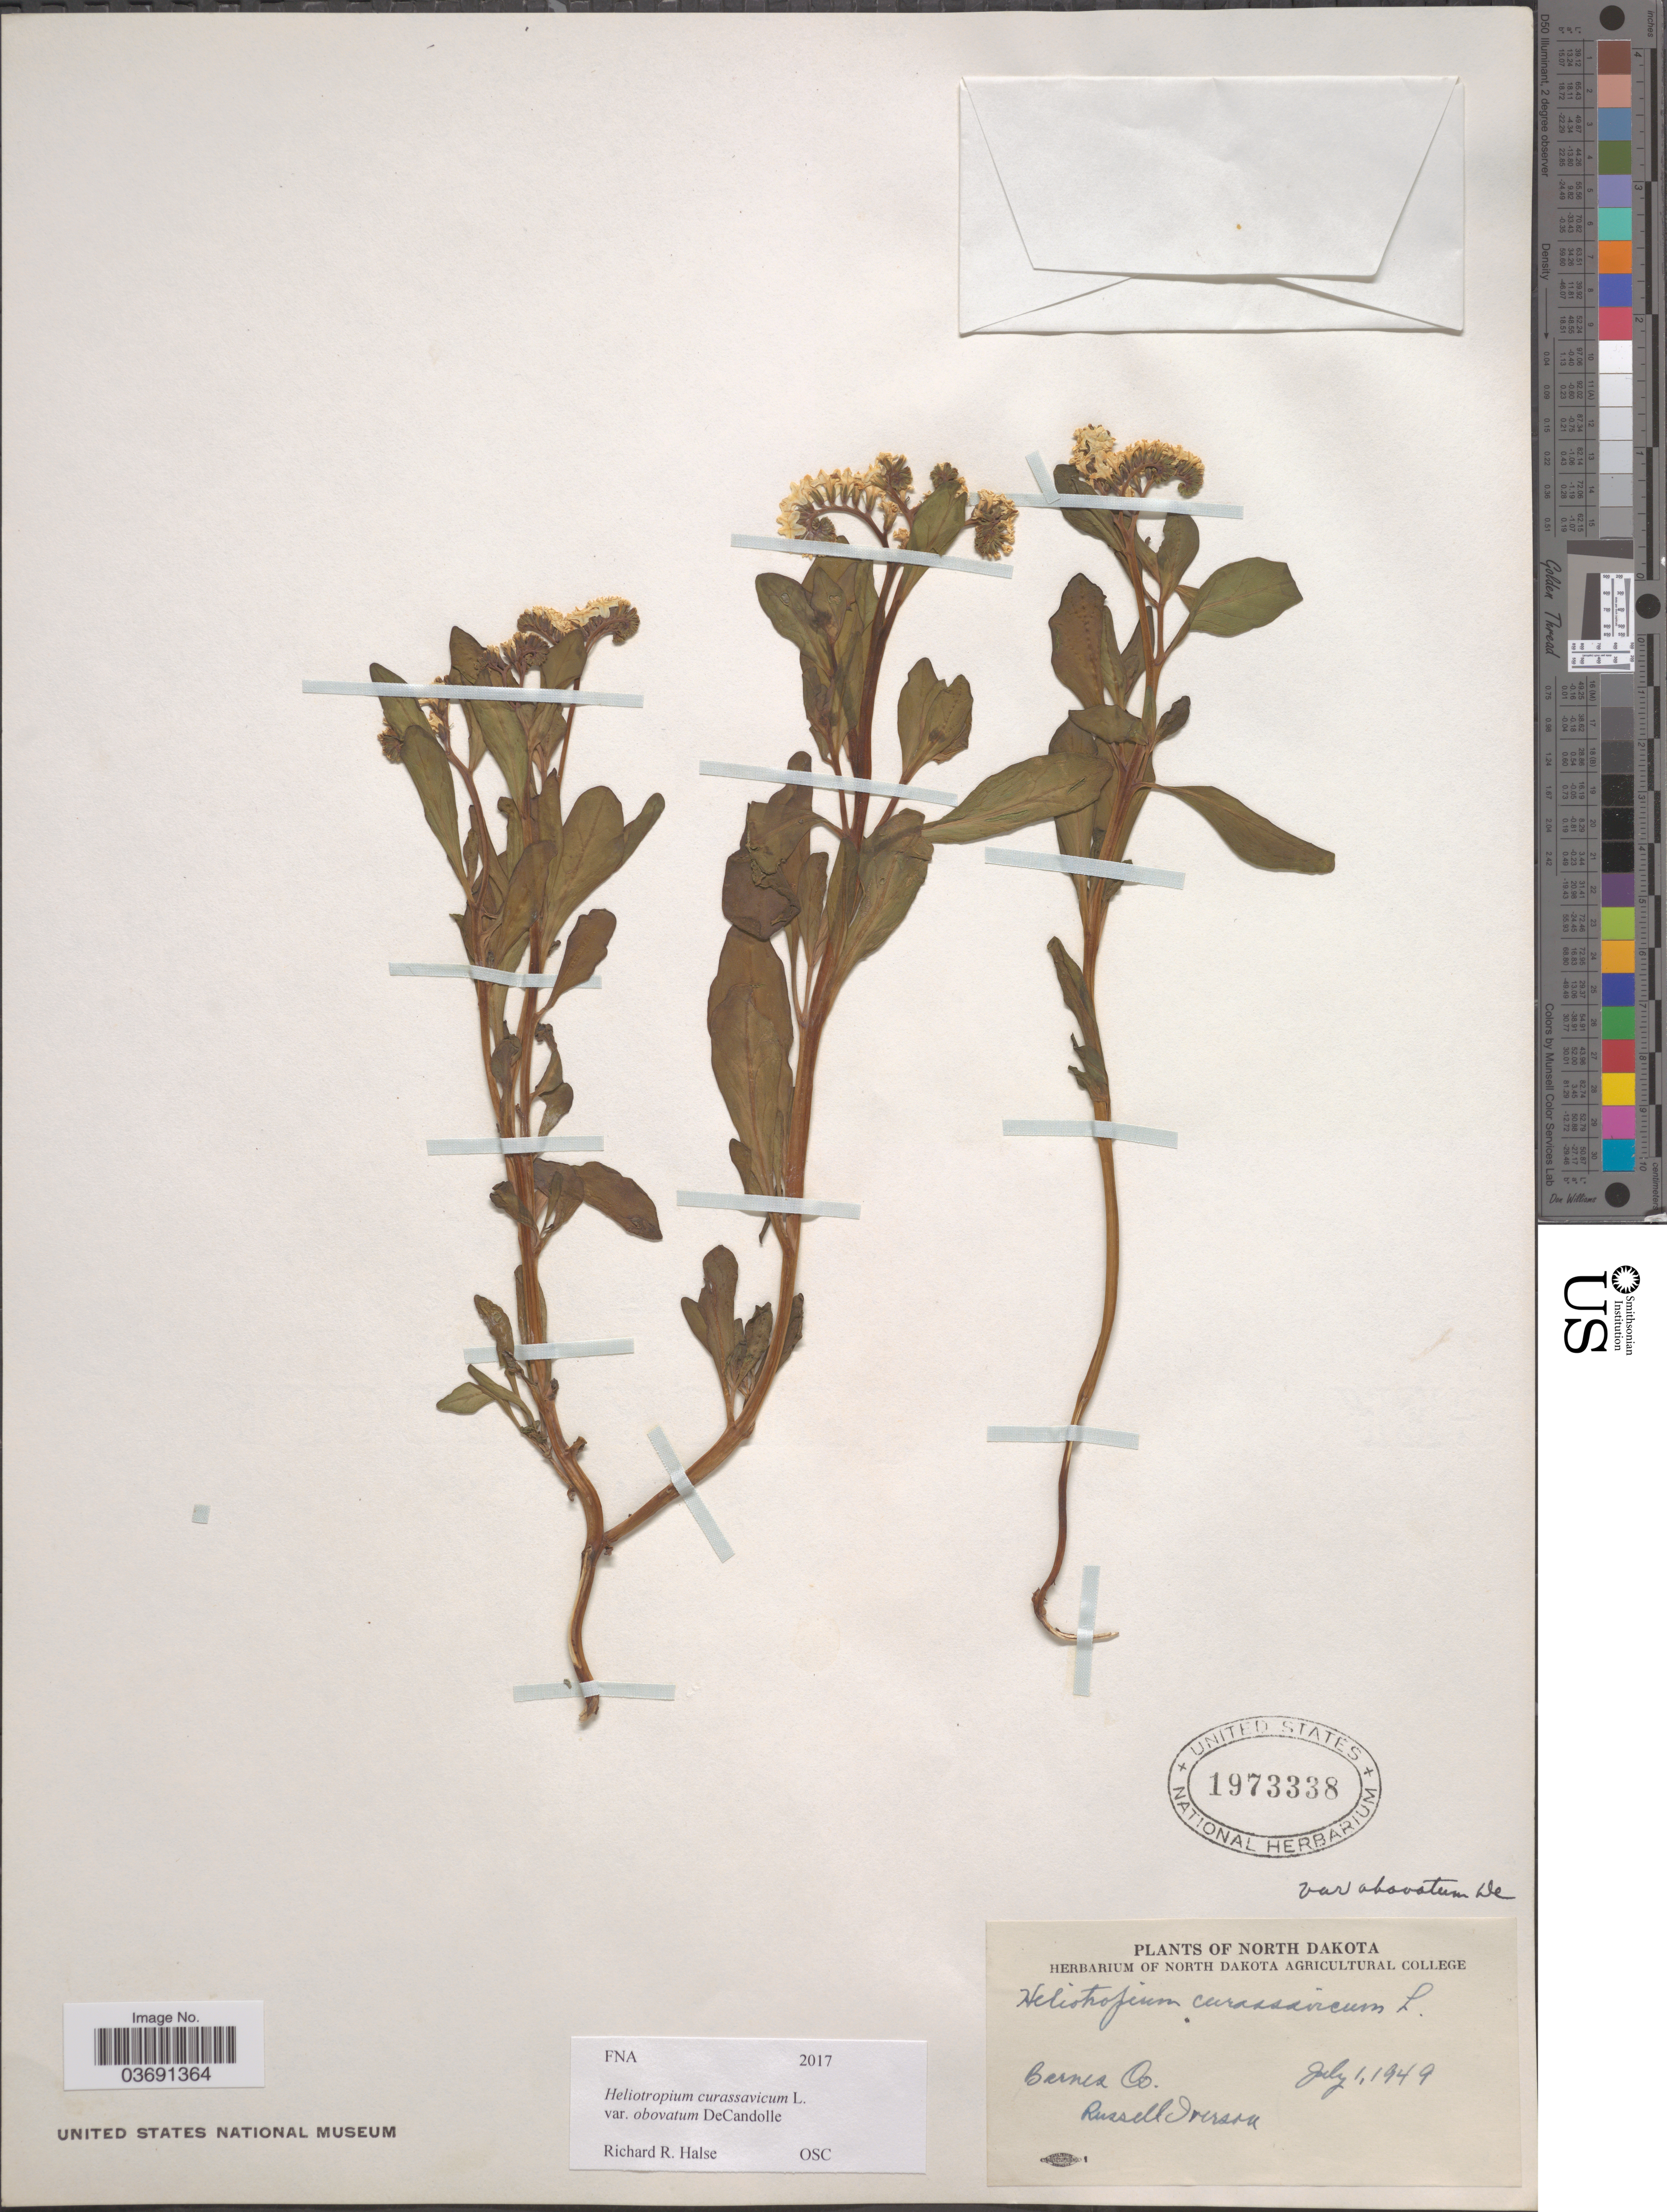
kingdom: Plantae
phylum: Tracheophyta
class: Magnoliopsida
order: Boraginales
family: Heliotropiaceae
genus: Heliotropium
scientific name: Heliotropium curassavicum subsp. obovatum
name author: (DC.) Á. Löve & D. Löve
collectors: R. Iverson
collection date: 1949-07-01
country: United States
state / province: North Dakota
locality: Barnes Co.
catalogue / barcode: US 1973338